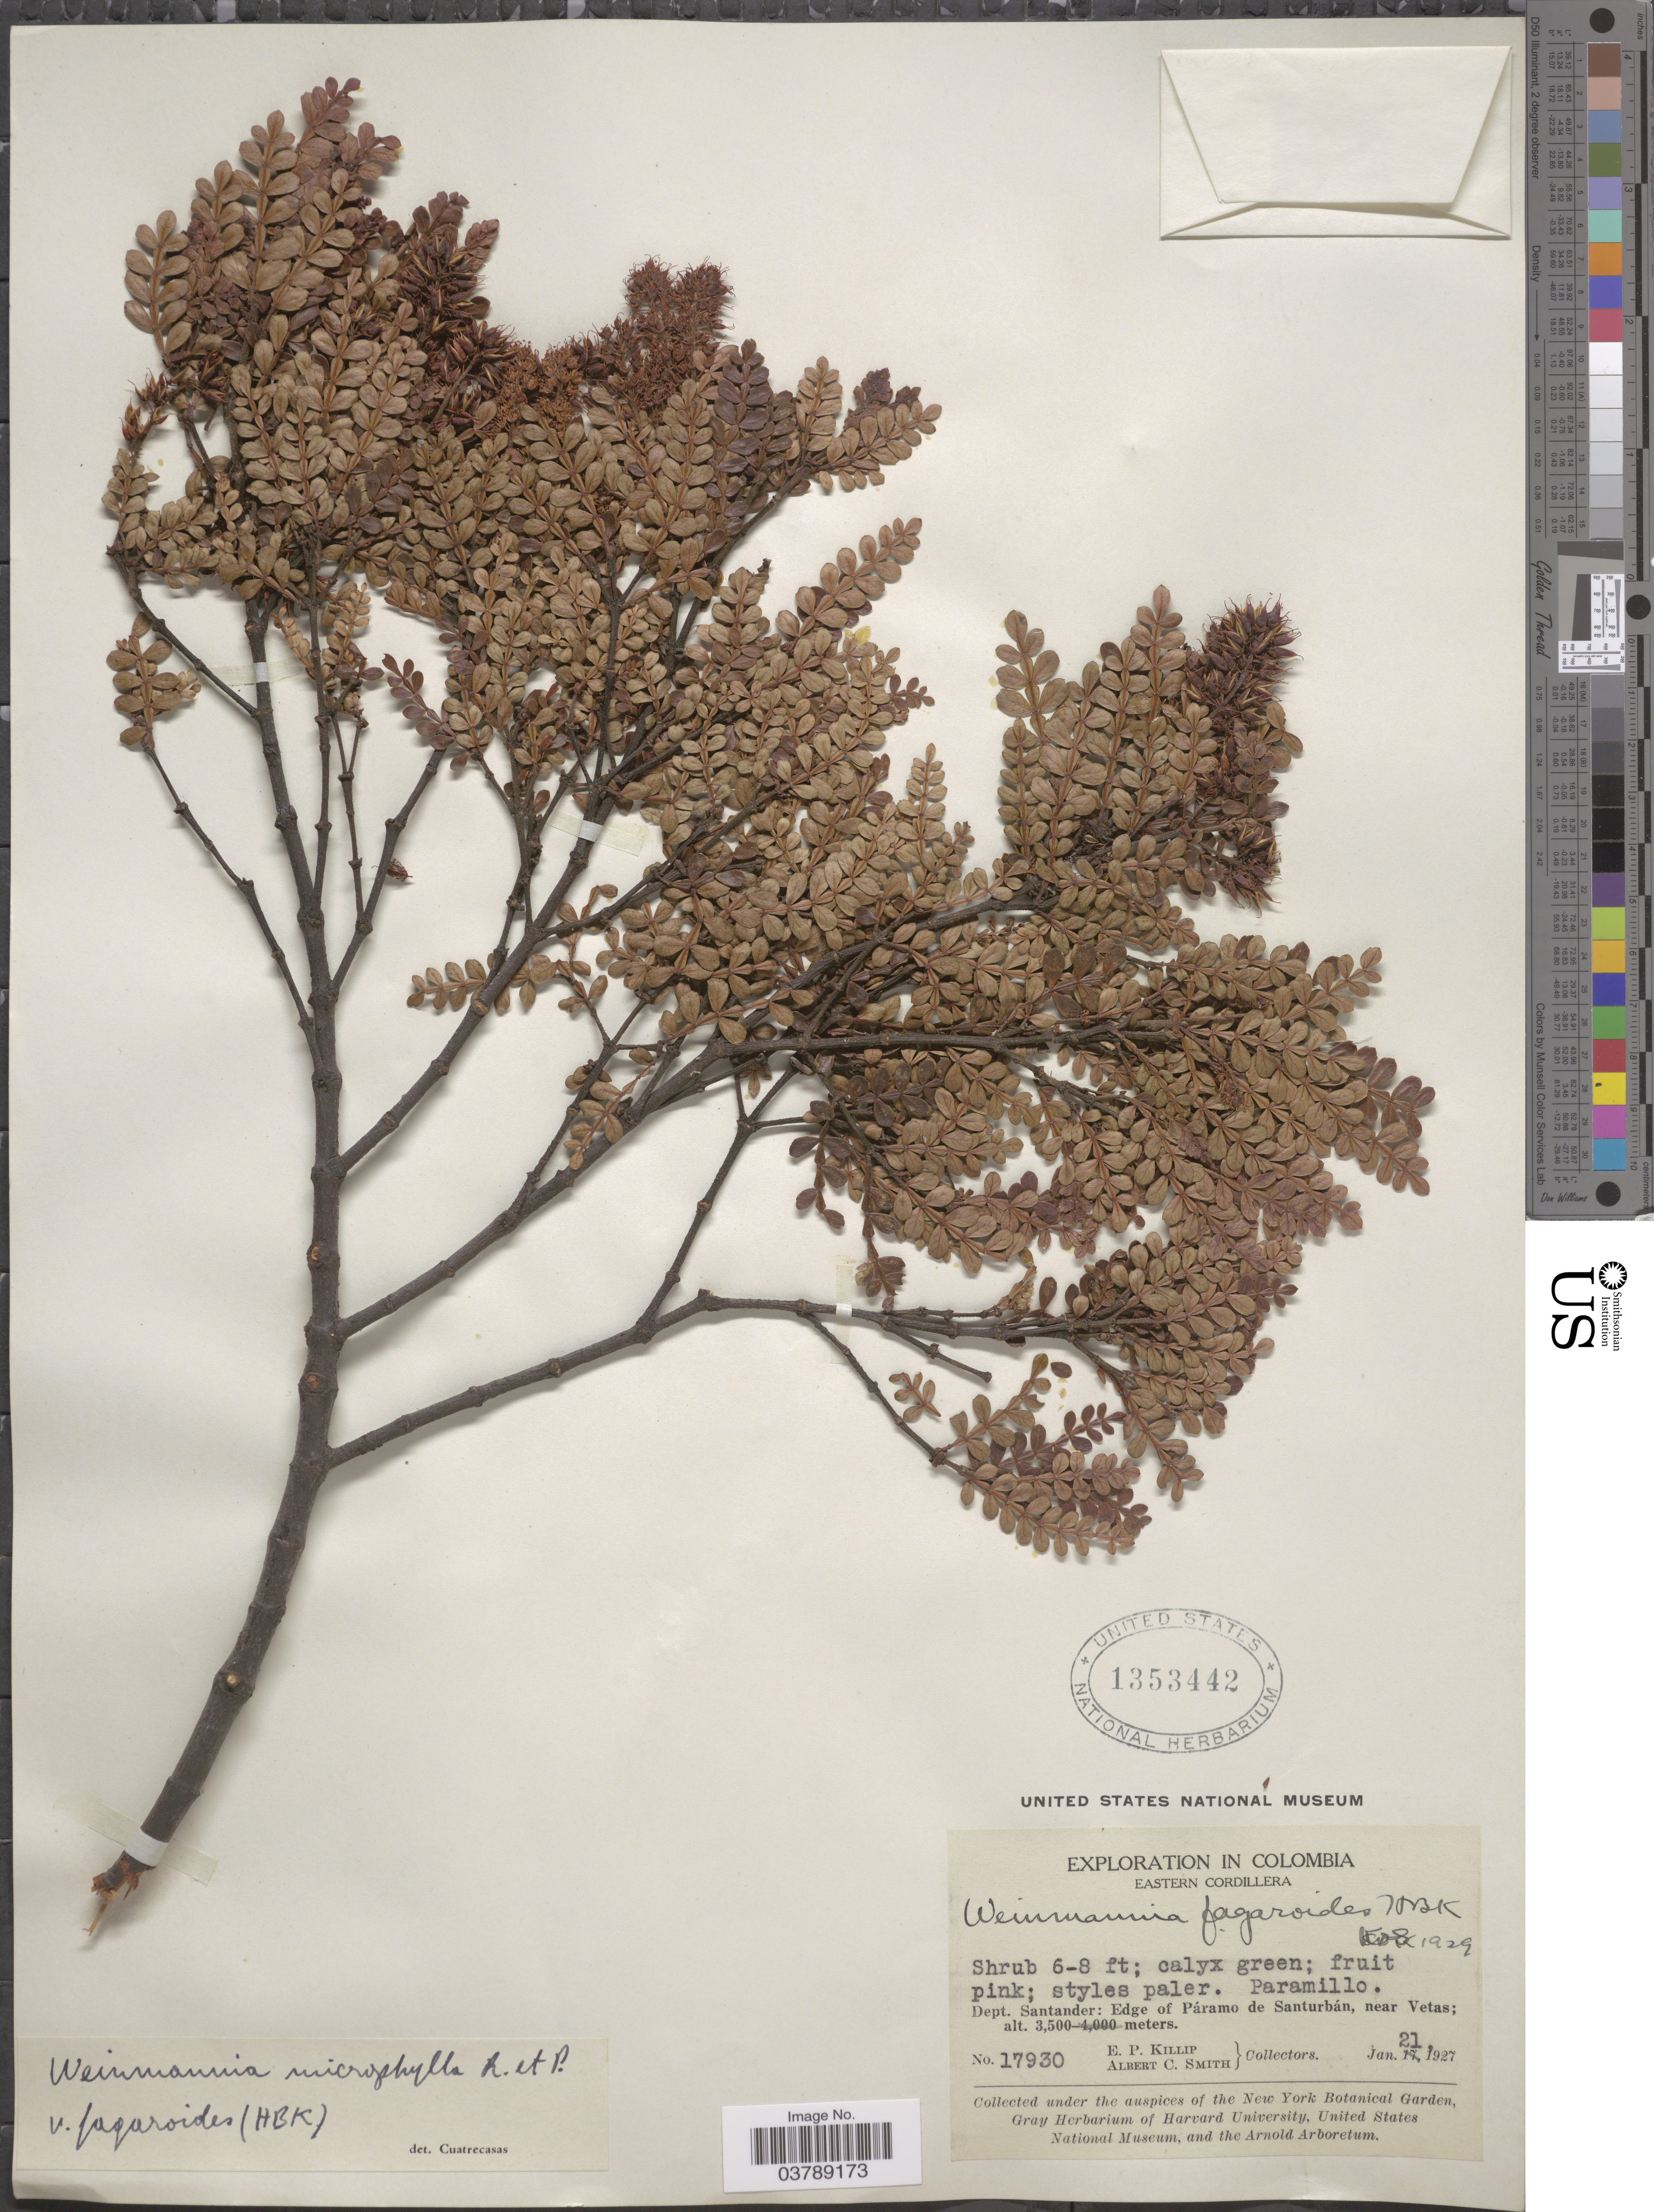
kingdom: Plantae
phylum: Tracheophyta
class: Magnoliopsida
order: Oxalidales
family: Cunoniaceae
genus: Weinmannia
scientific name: Weinmannia fagaroides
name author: Kunth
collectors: E. P. Killip & A. C. Smith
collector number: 17930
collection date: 1927-01-21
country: Colombia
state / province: Santander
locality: Eastern Cordillera. Dept. Santander: Edge of Páramo de Santurbán, near Vetas.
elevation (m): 3500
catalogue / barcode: US 1353442